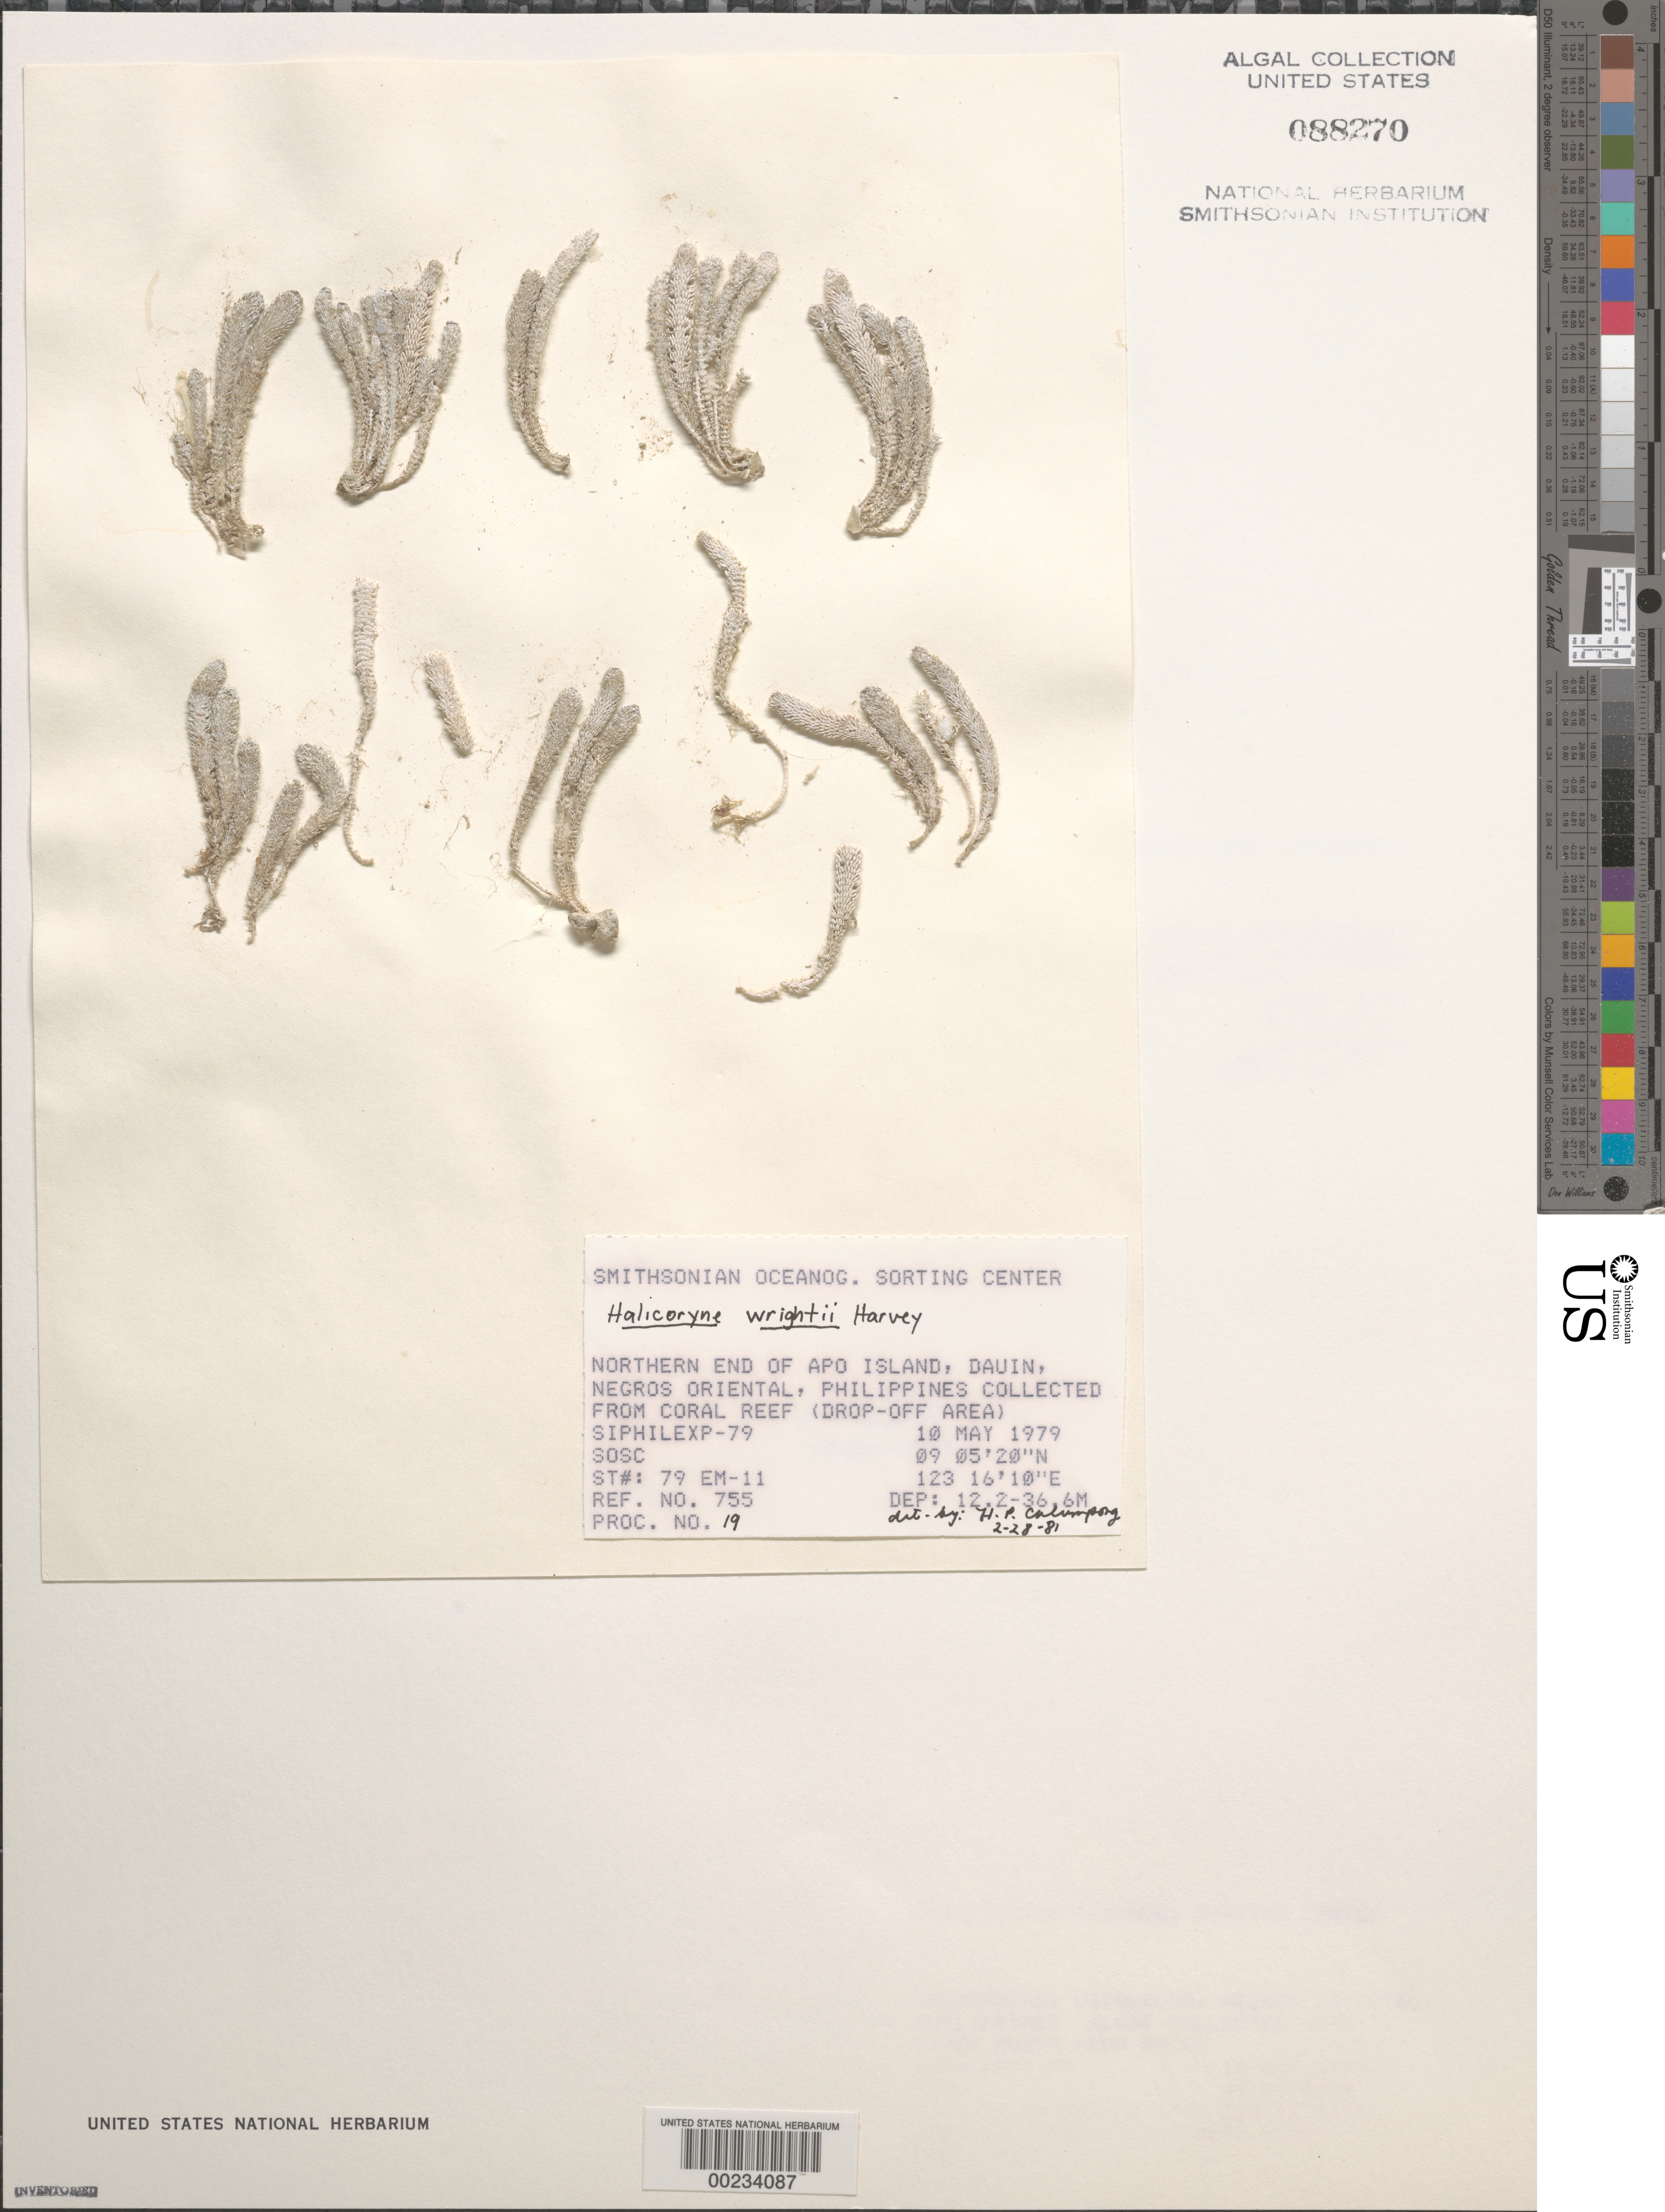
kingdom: Plantae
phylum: Chlorophyta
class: Ulvophyceae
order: Dasycladales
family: Dasycladaceae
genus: Halicoryne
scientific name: Halicoryne wrightii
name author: Harv.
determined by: Calumpong, H. P.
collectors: SOSC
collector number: Station 79 Em-11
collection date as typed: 10 May 1979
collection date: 1979-05-10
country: Philippines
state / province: Central Visayas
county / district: Negros Oriental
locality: Apo island, dauin, negros oriental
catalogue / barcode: US 88270